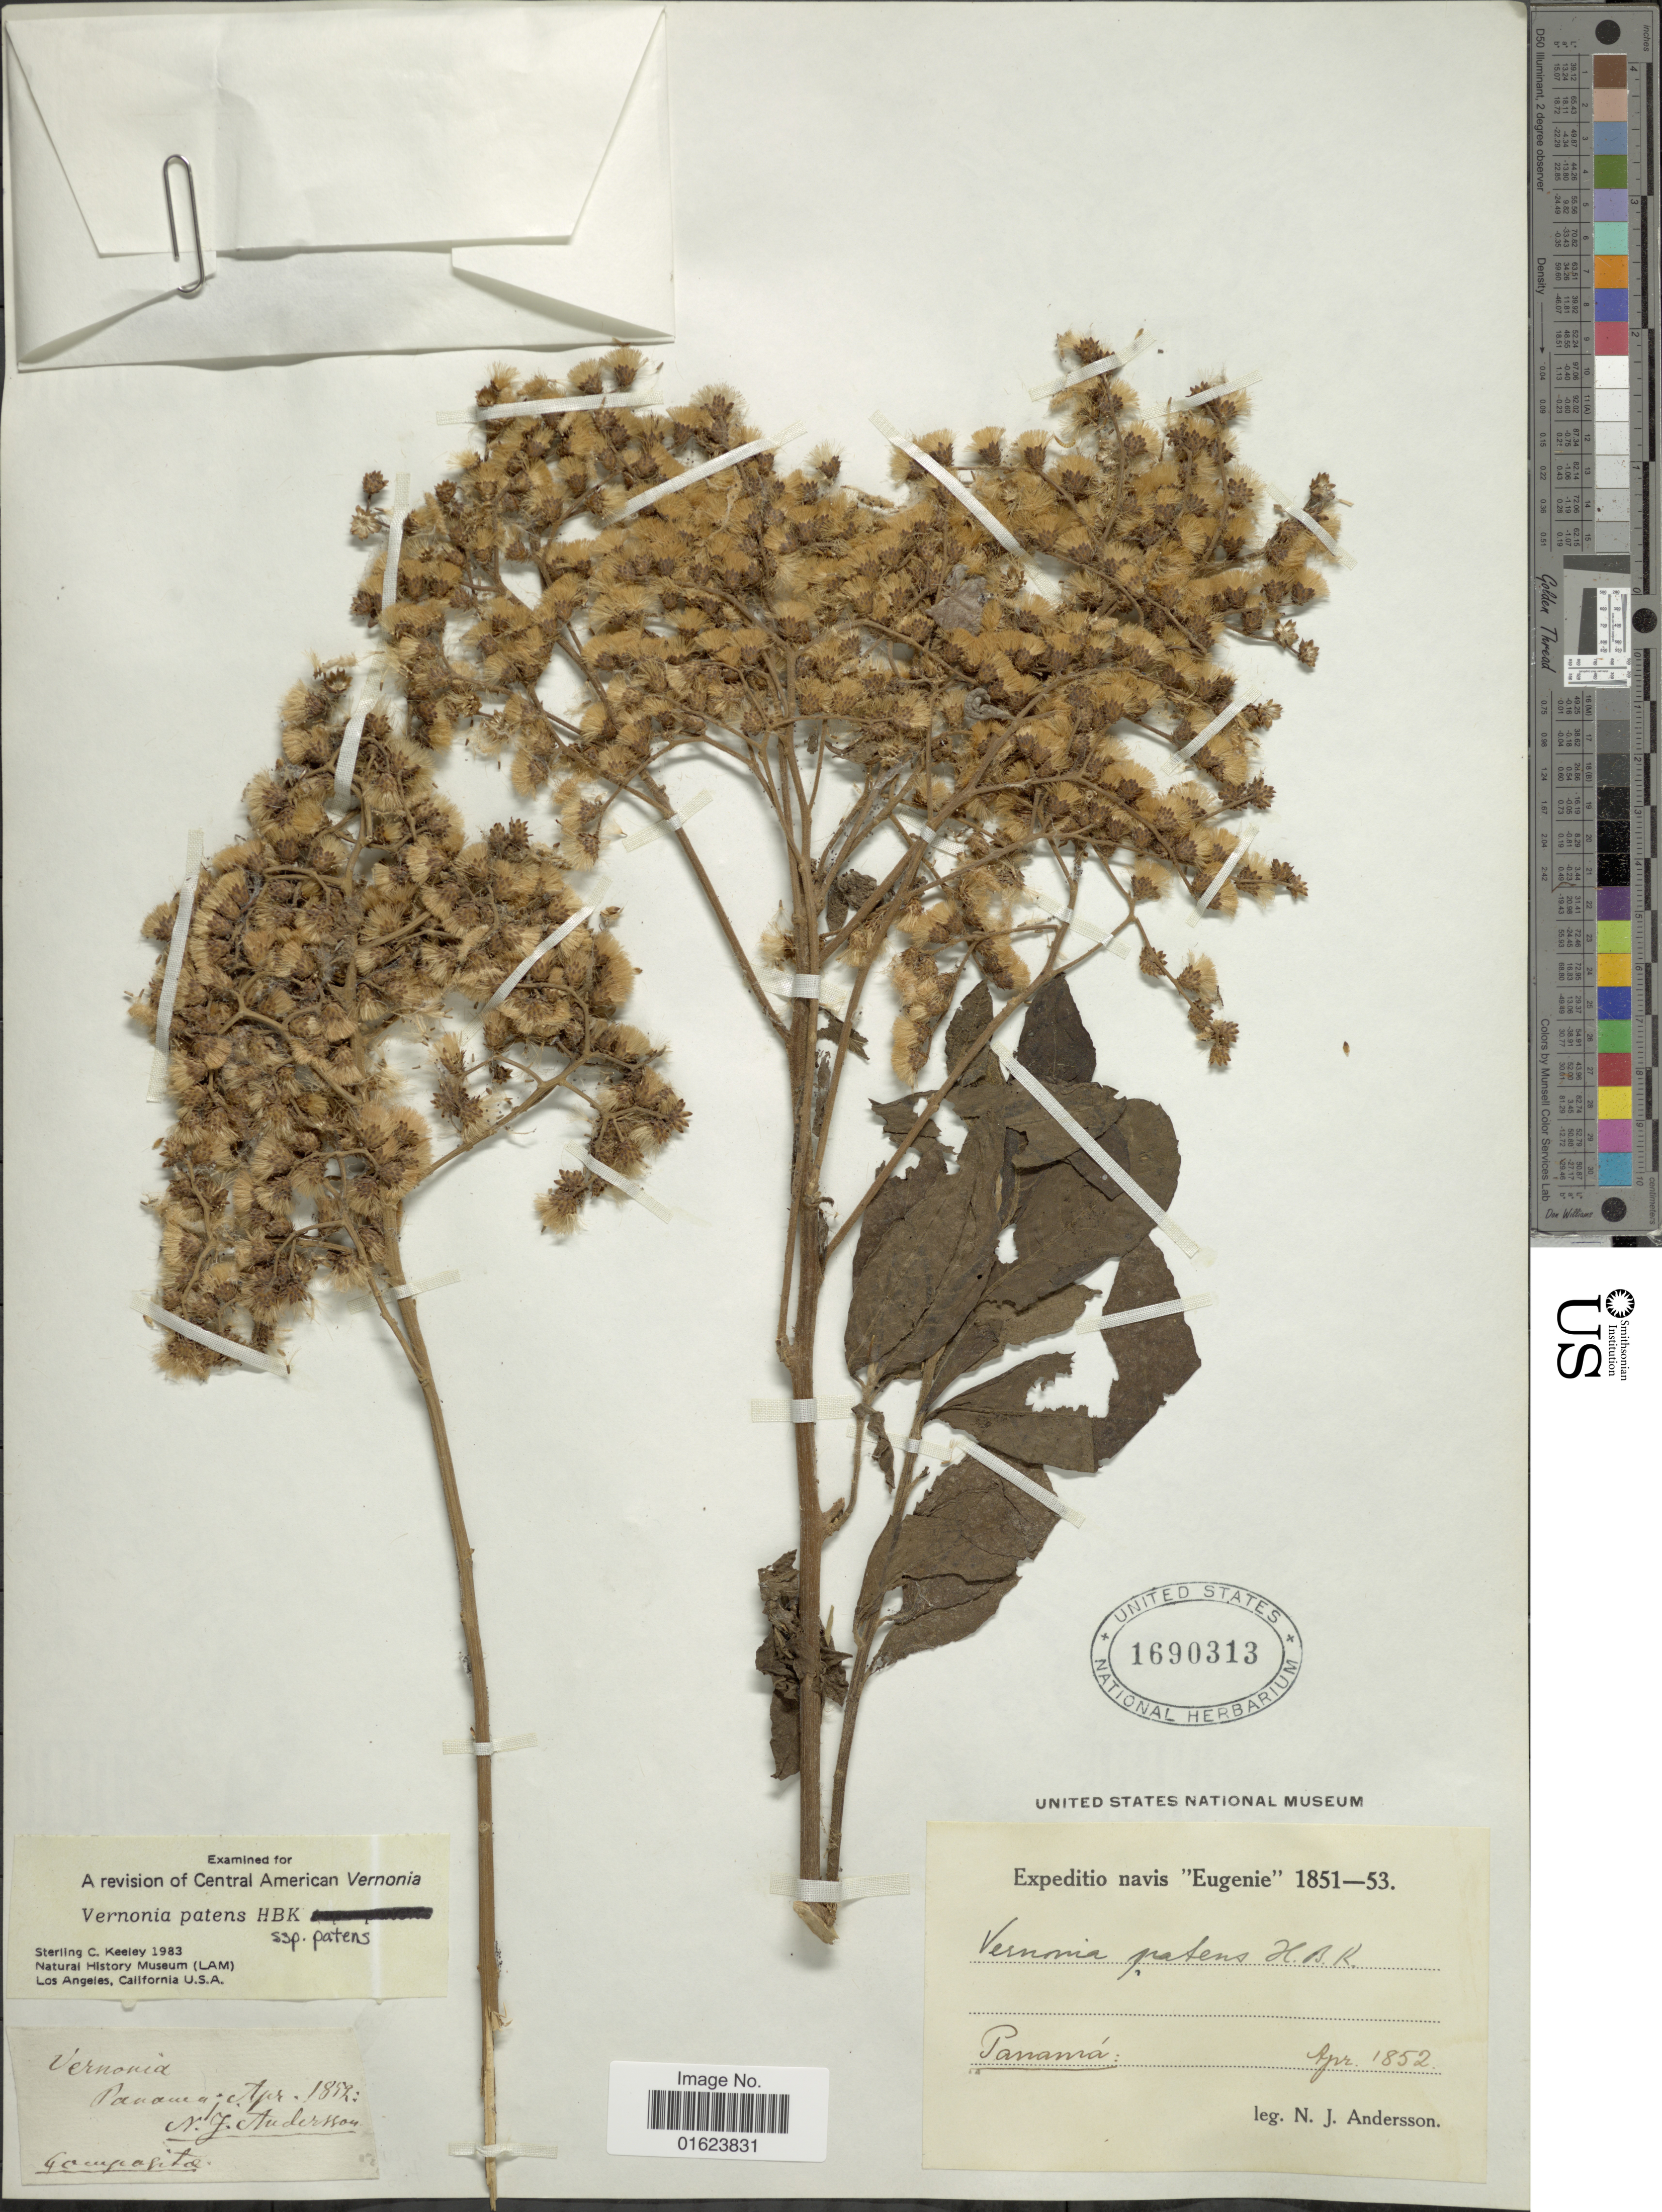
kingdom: Plantae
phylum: Tracheophyta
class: Magnoliopsida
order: Asterales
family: Asteraceae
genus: Vernonanthura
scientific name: Vernonanthura patens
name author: (Kunth) H. Rob.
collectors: N. J. Andersson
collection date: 1852-04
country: Panama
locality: Panama.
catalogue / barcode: US 1690313